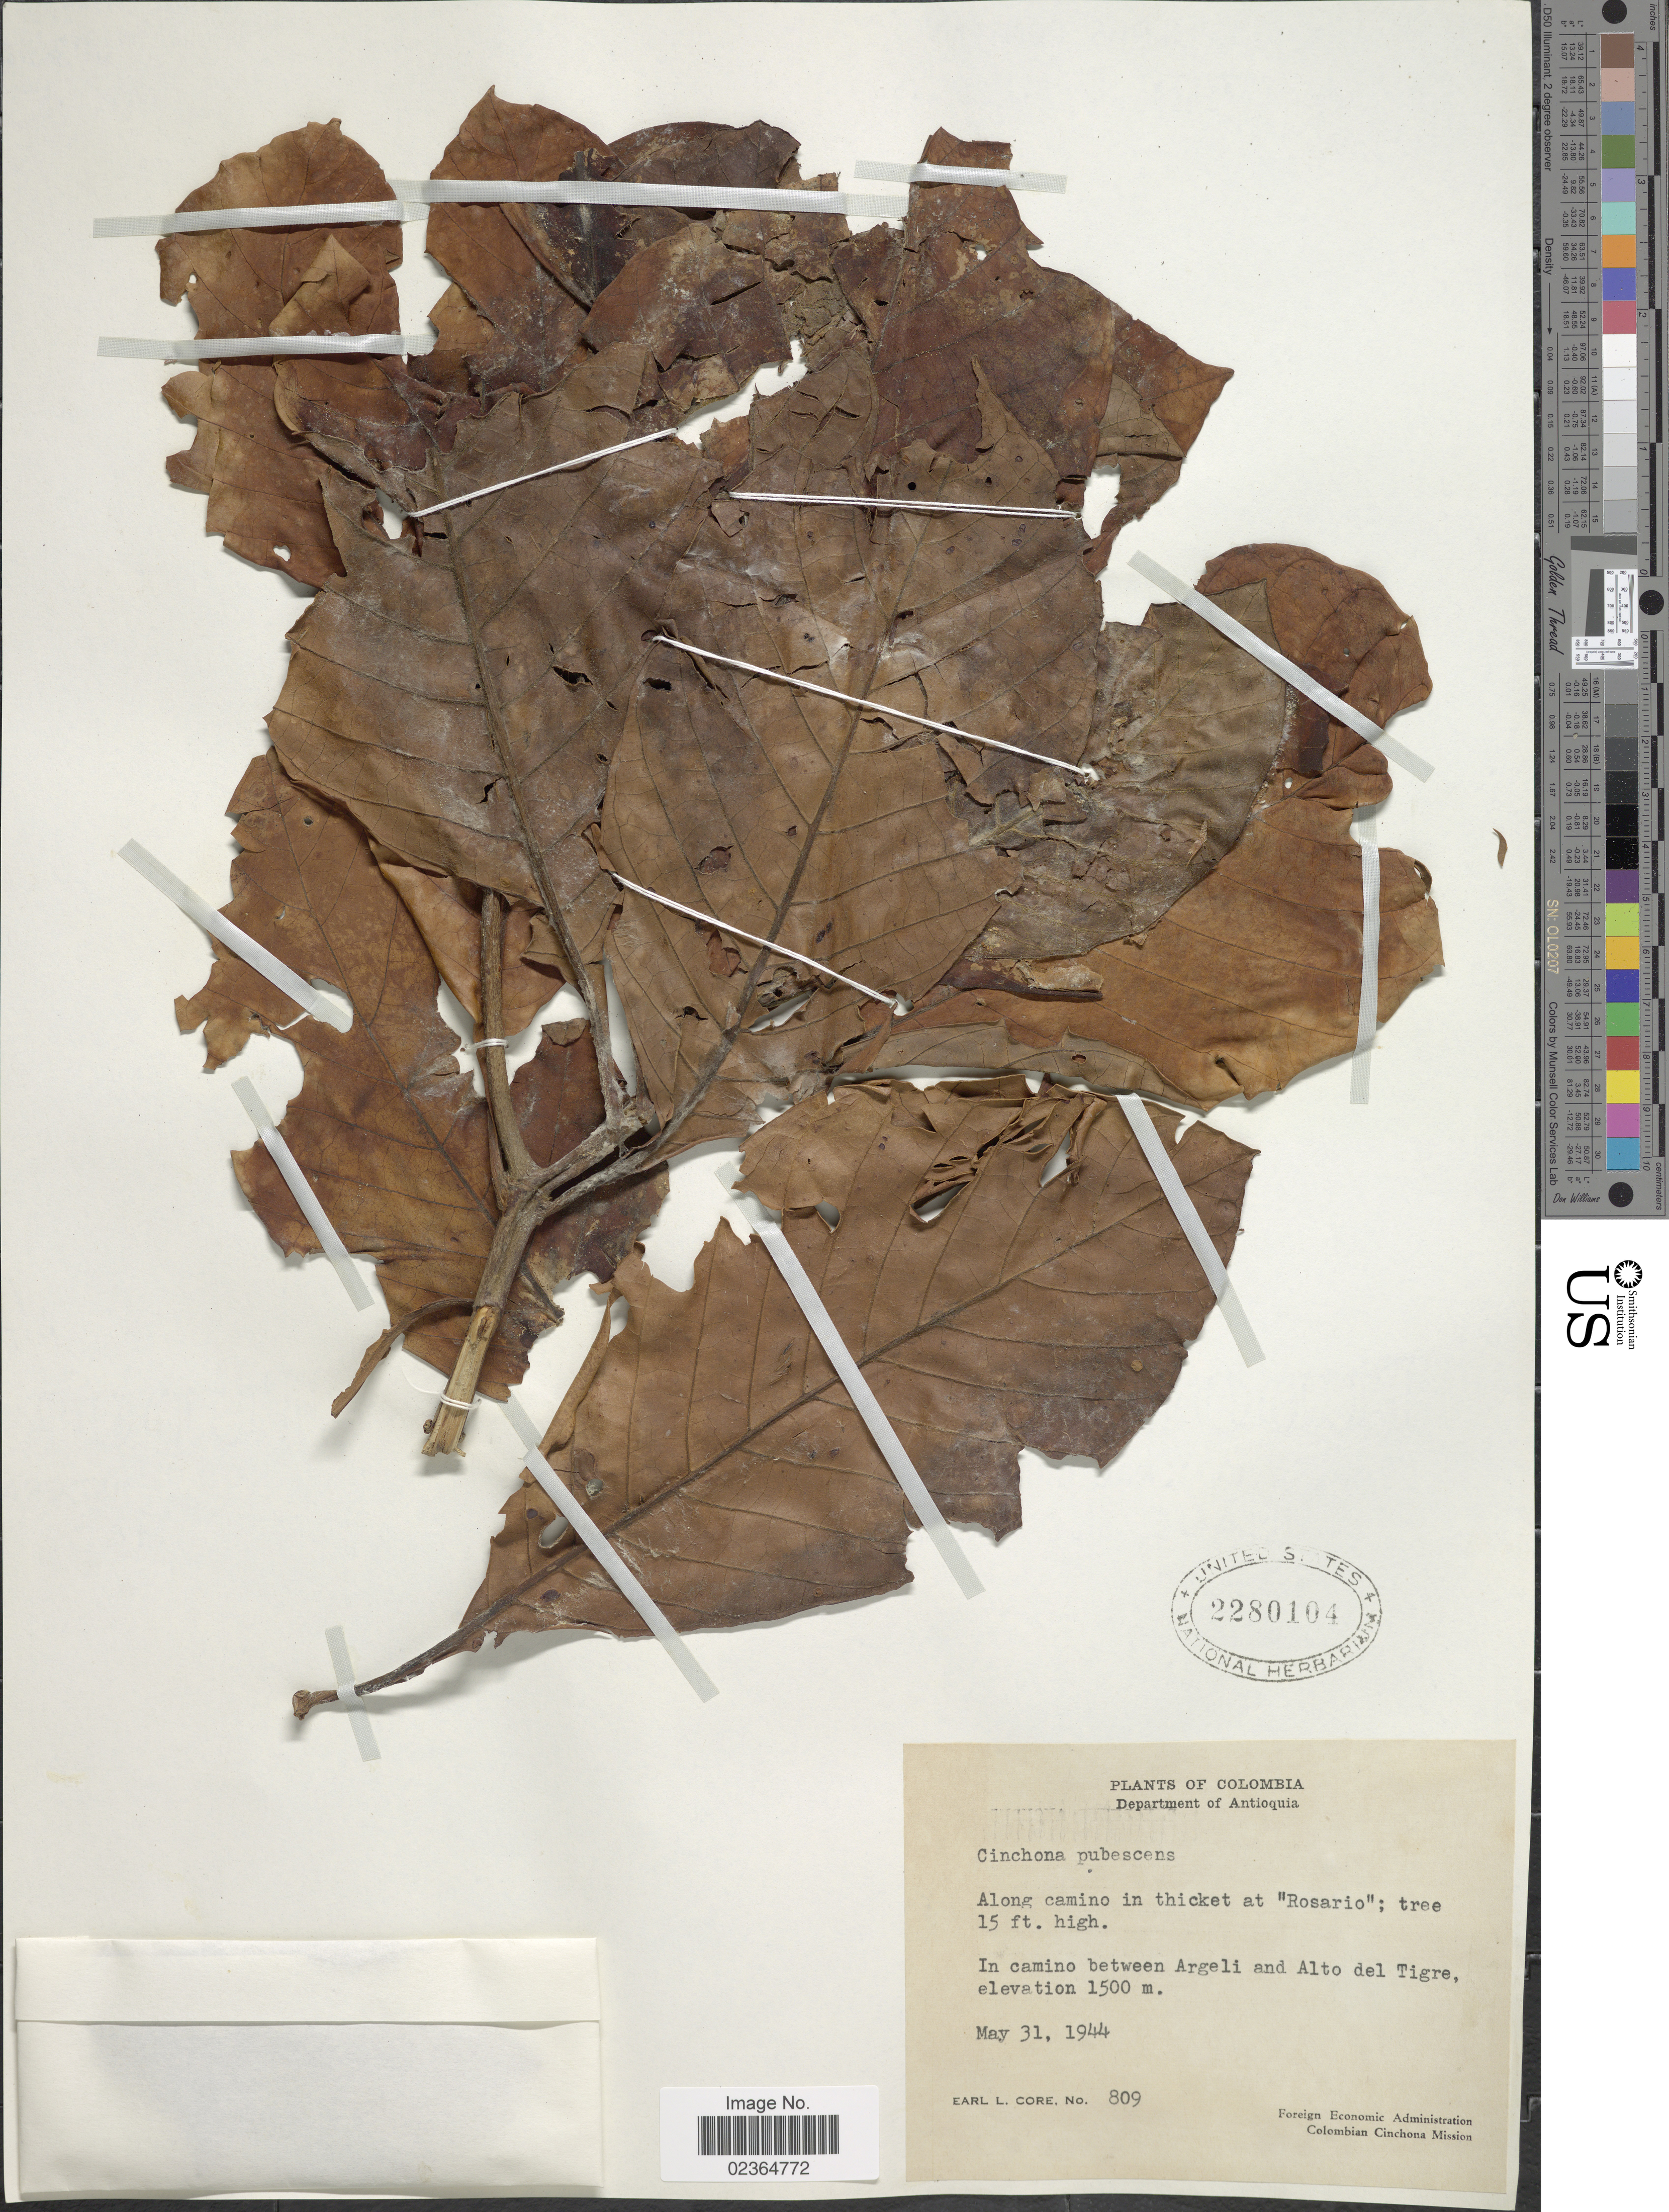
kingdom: Plantae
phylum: Tracheophyta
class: Magnoliopsida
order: Gentianales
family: Rubiaceae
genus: Cinchona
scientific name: Cinchona pubescens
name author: Vahl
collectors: E. L. Core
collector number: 809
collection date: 1944-05-31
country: Colombia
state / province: Antioquia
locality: In camino between Argeli and Alto del Tigre. Along camino in thicket at "Rosario"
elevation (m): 1500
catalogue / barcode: US 2280104